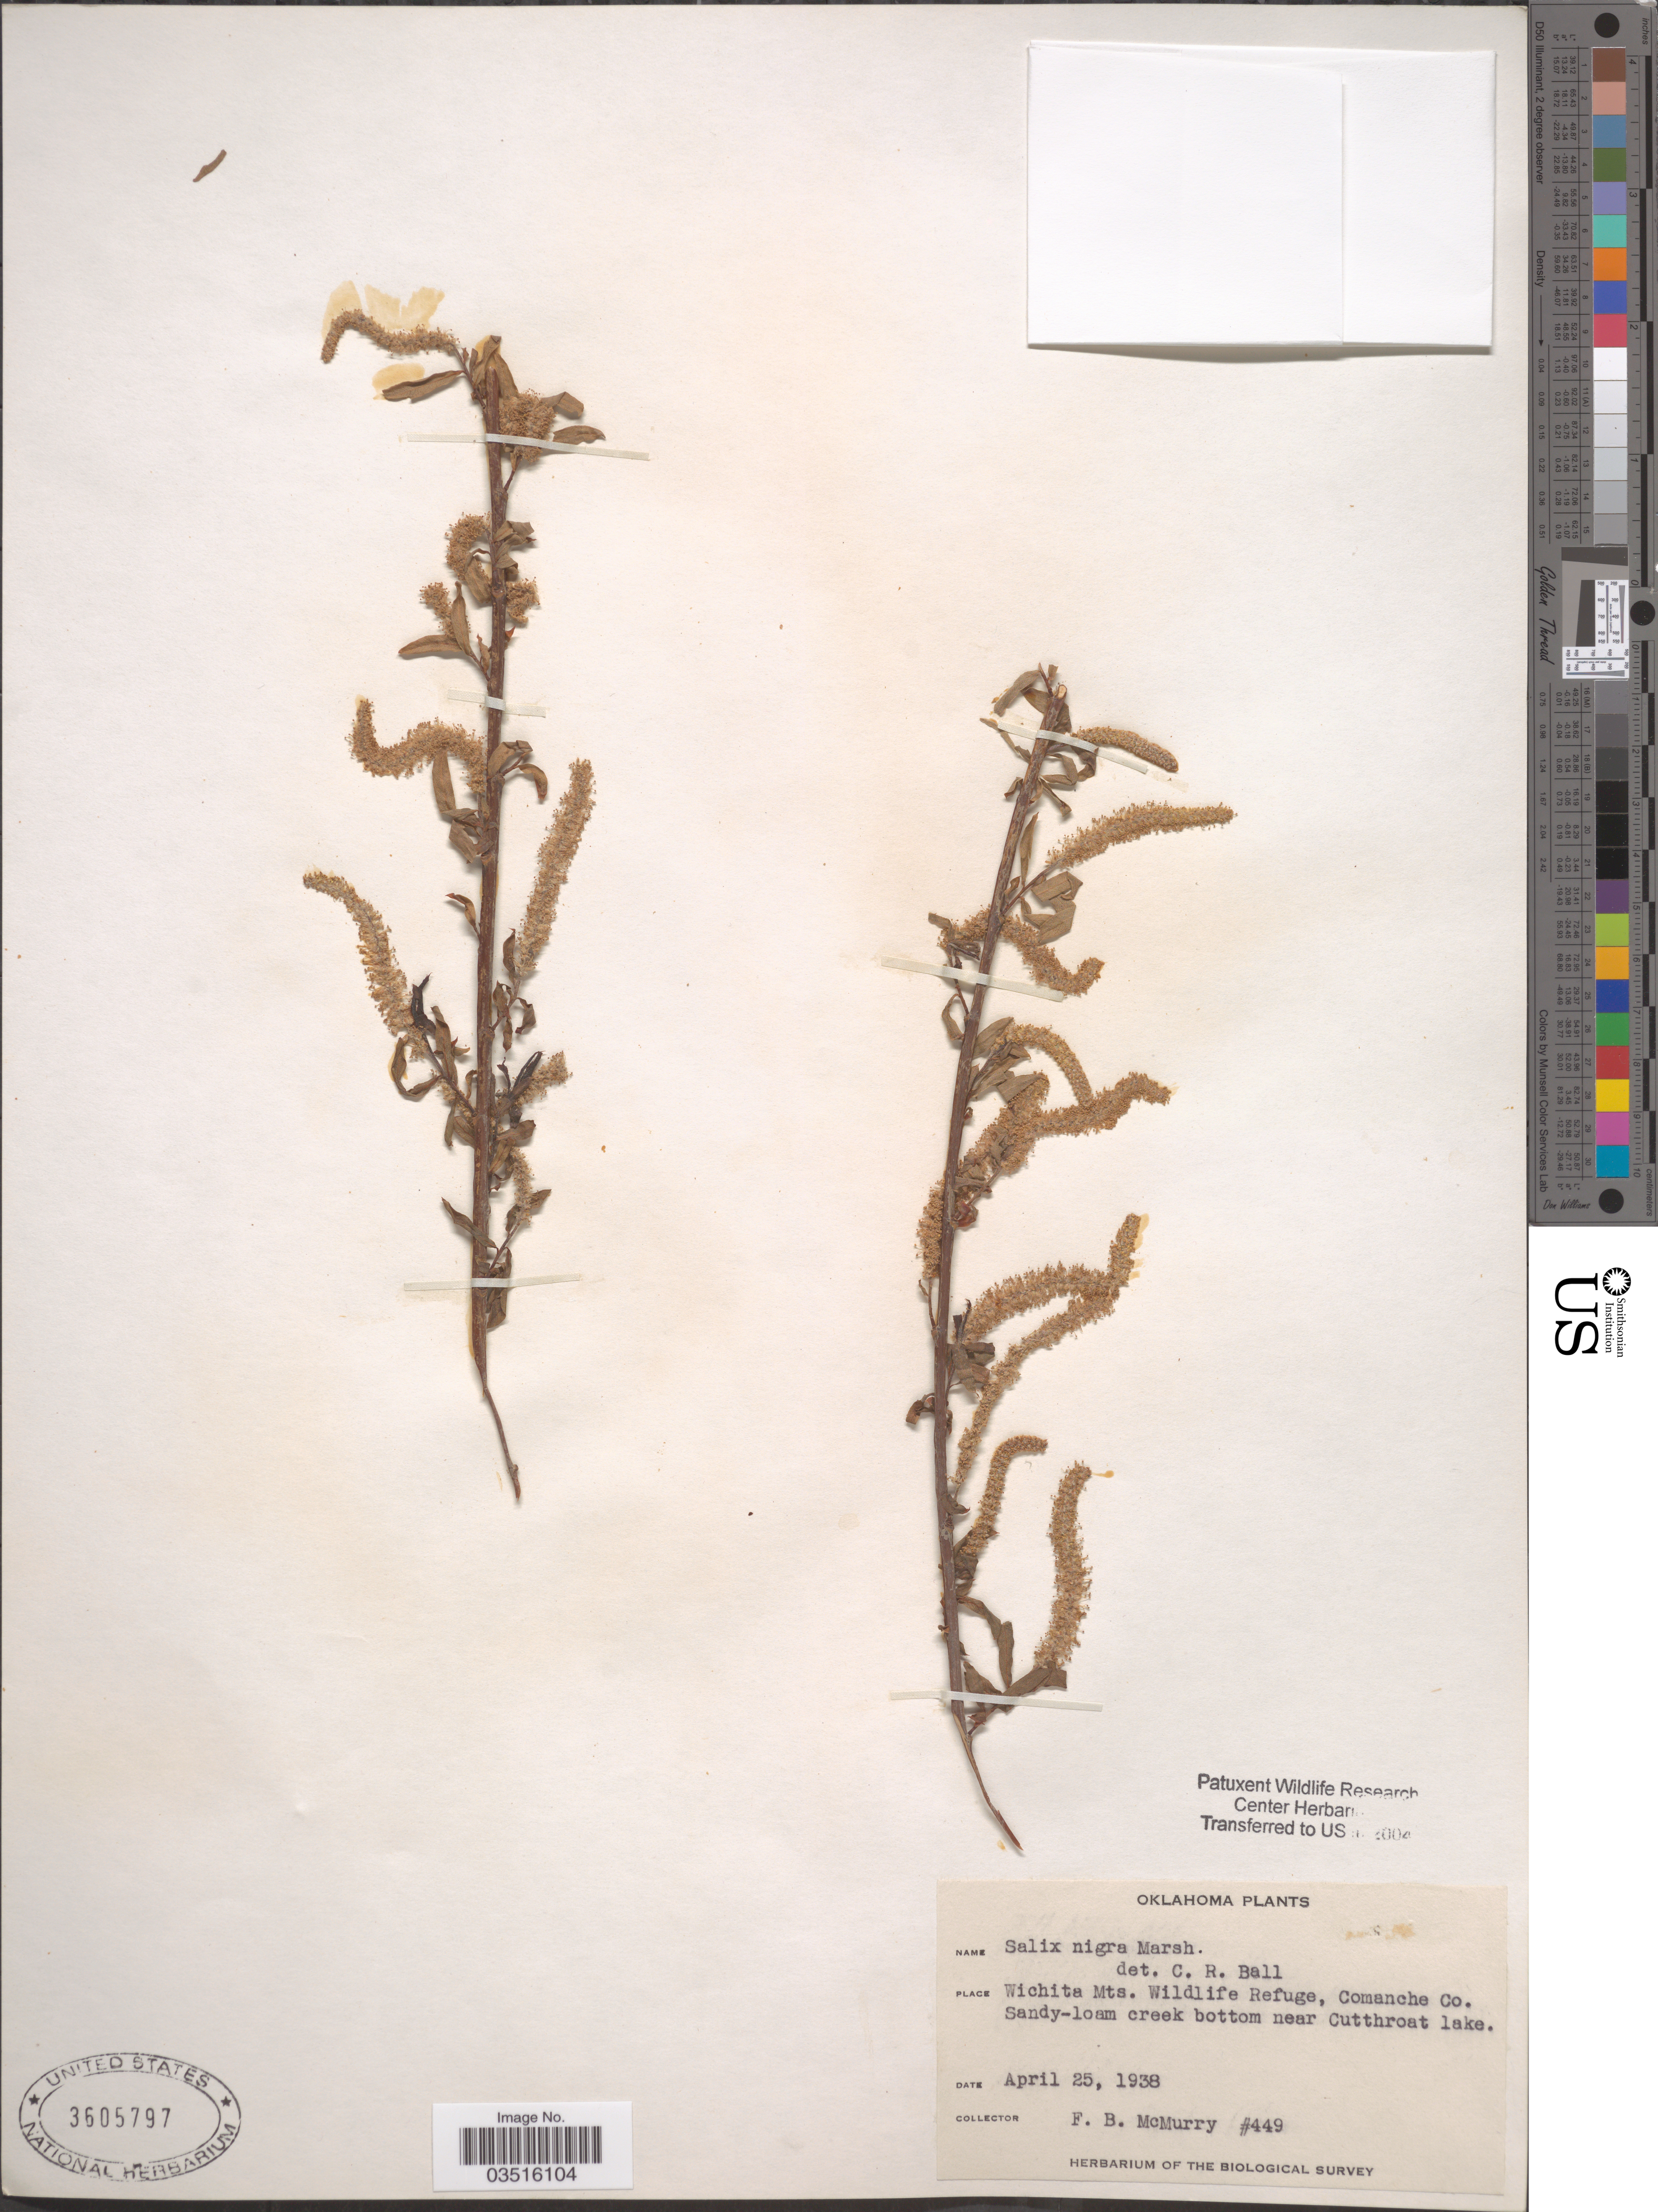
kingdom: Plantae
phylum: Tracheophyta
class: Magnoliopsida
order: Malpighiales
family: Salicaceae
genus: Salix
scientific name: Salix nigra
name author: Marshall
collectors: F. B. McMurry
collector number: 449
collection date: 1938-04-25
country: United States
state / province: Oklahoma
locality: Wichita Mts. Wildlife Refuge, Comanche Co. Sandy-loam creek bottom near Cutthroat lake.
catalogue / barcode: US 3605797